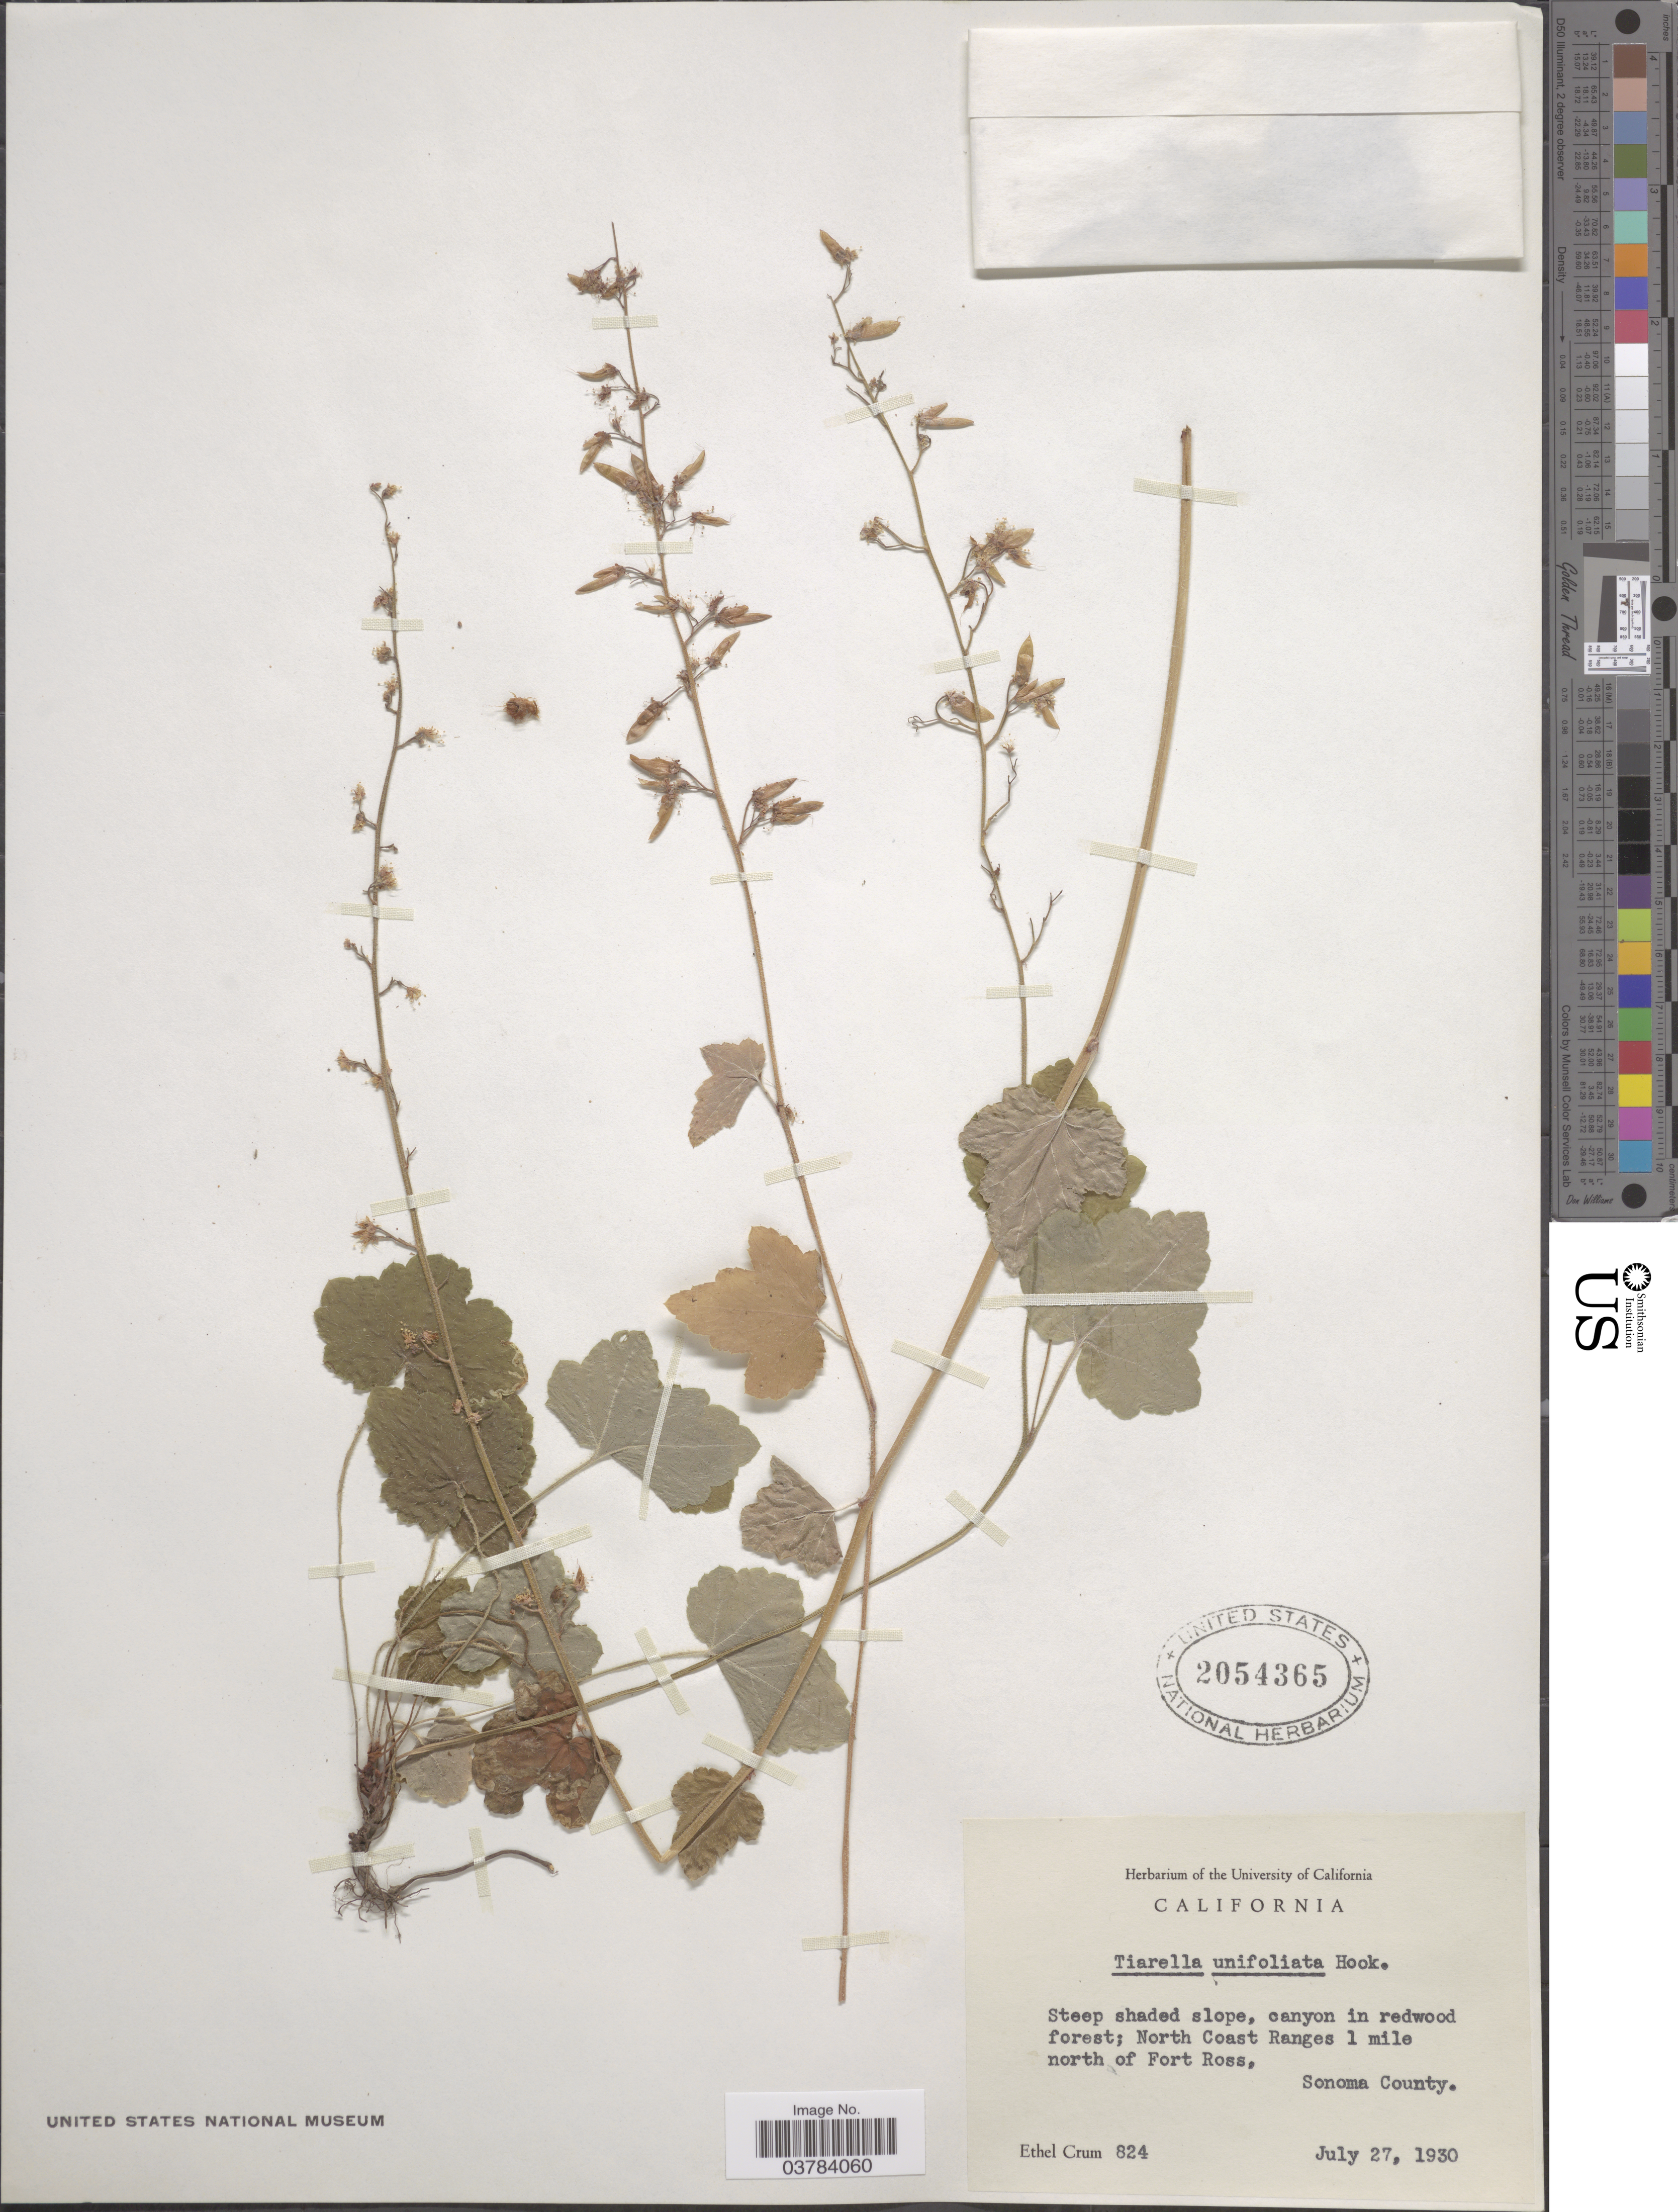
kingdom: Plantae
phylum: Tracheophyta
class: Magnoliopsida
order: Saxifragales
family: Saxifragaceae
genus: Tiarella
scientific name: Tiarella unifoliata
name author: Hook.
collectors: E. K. Crum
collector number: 824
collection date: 1930-07-27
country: United States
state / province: California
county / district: Sonoma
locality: Steep shaded slope, canyon in redwood forest; North Coast Ranges 1 mile north of Fort Ross, Sonoma County.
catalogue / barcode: US 2054365